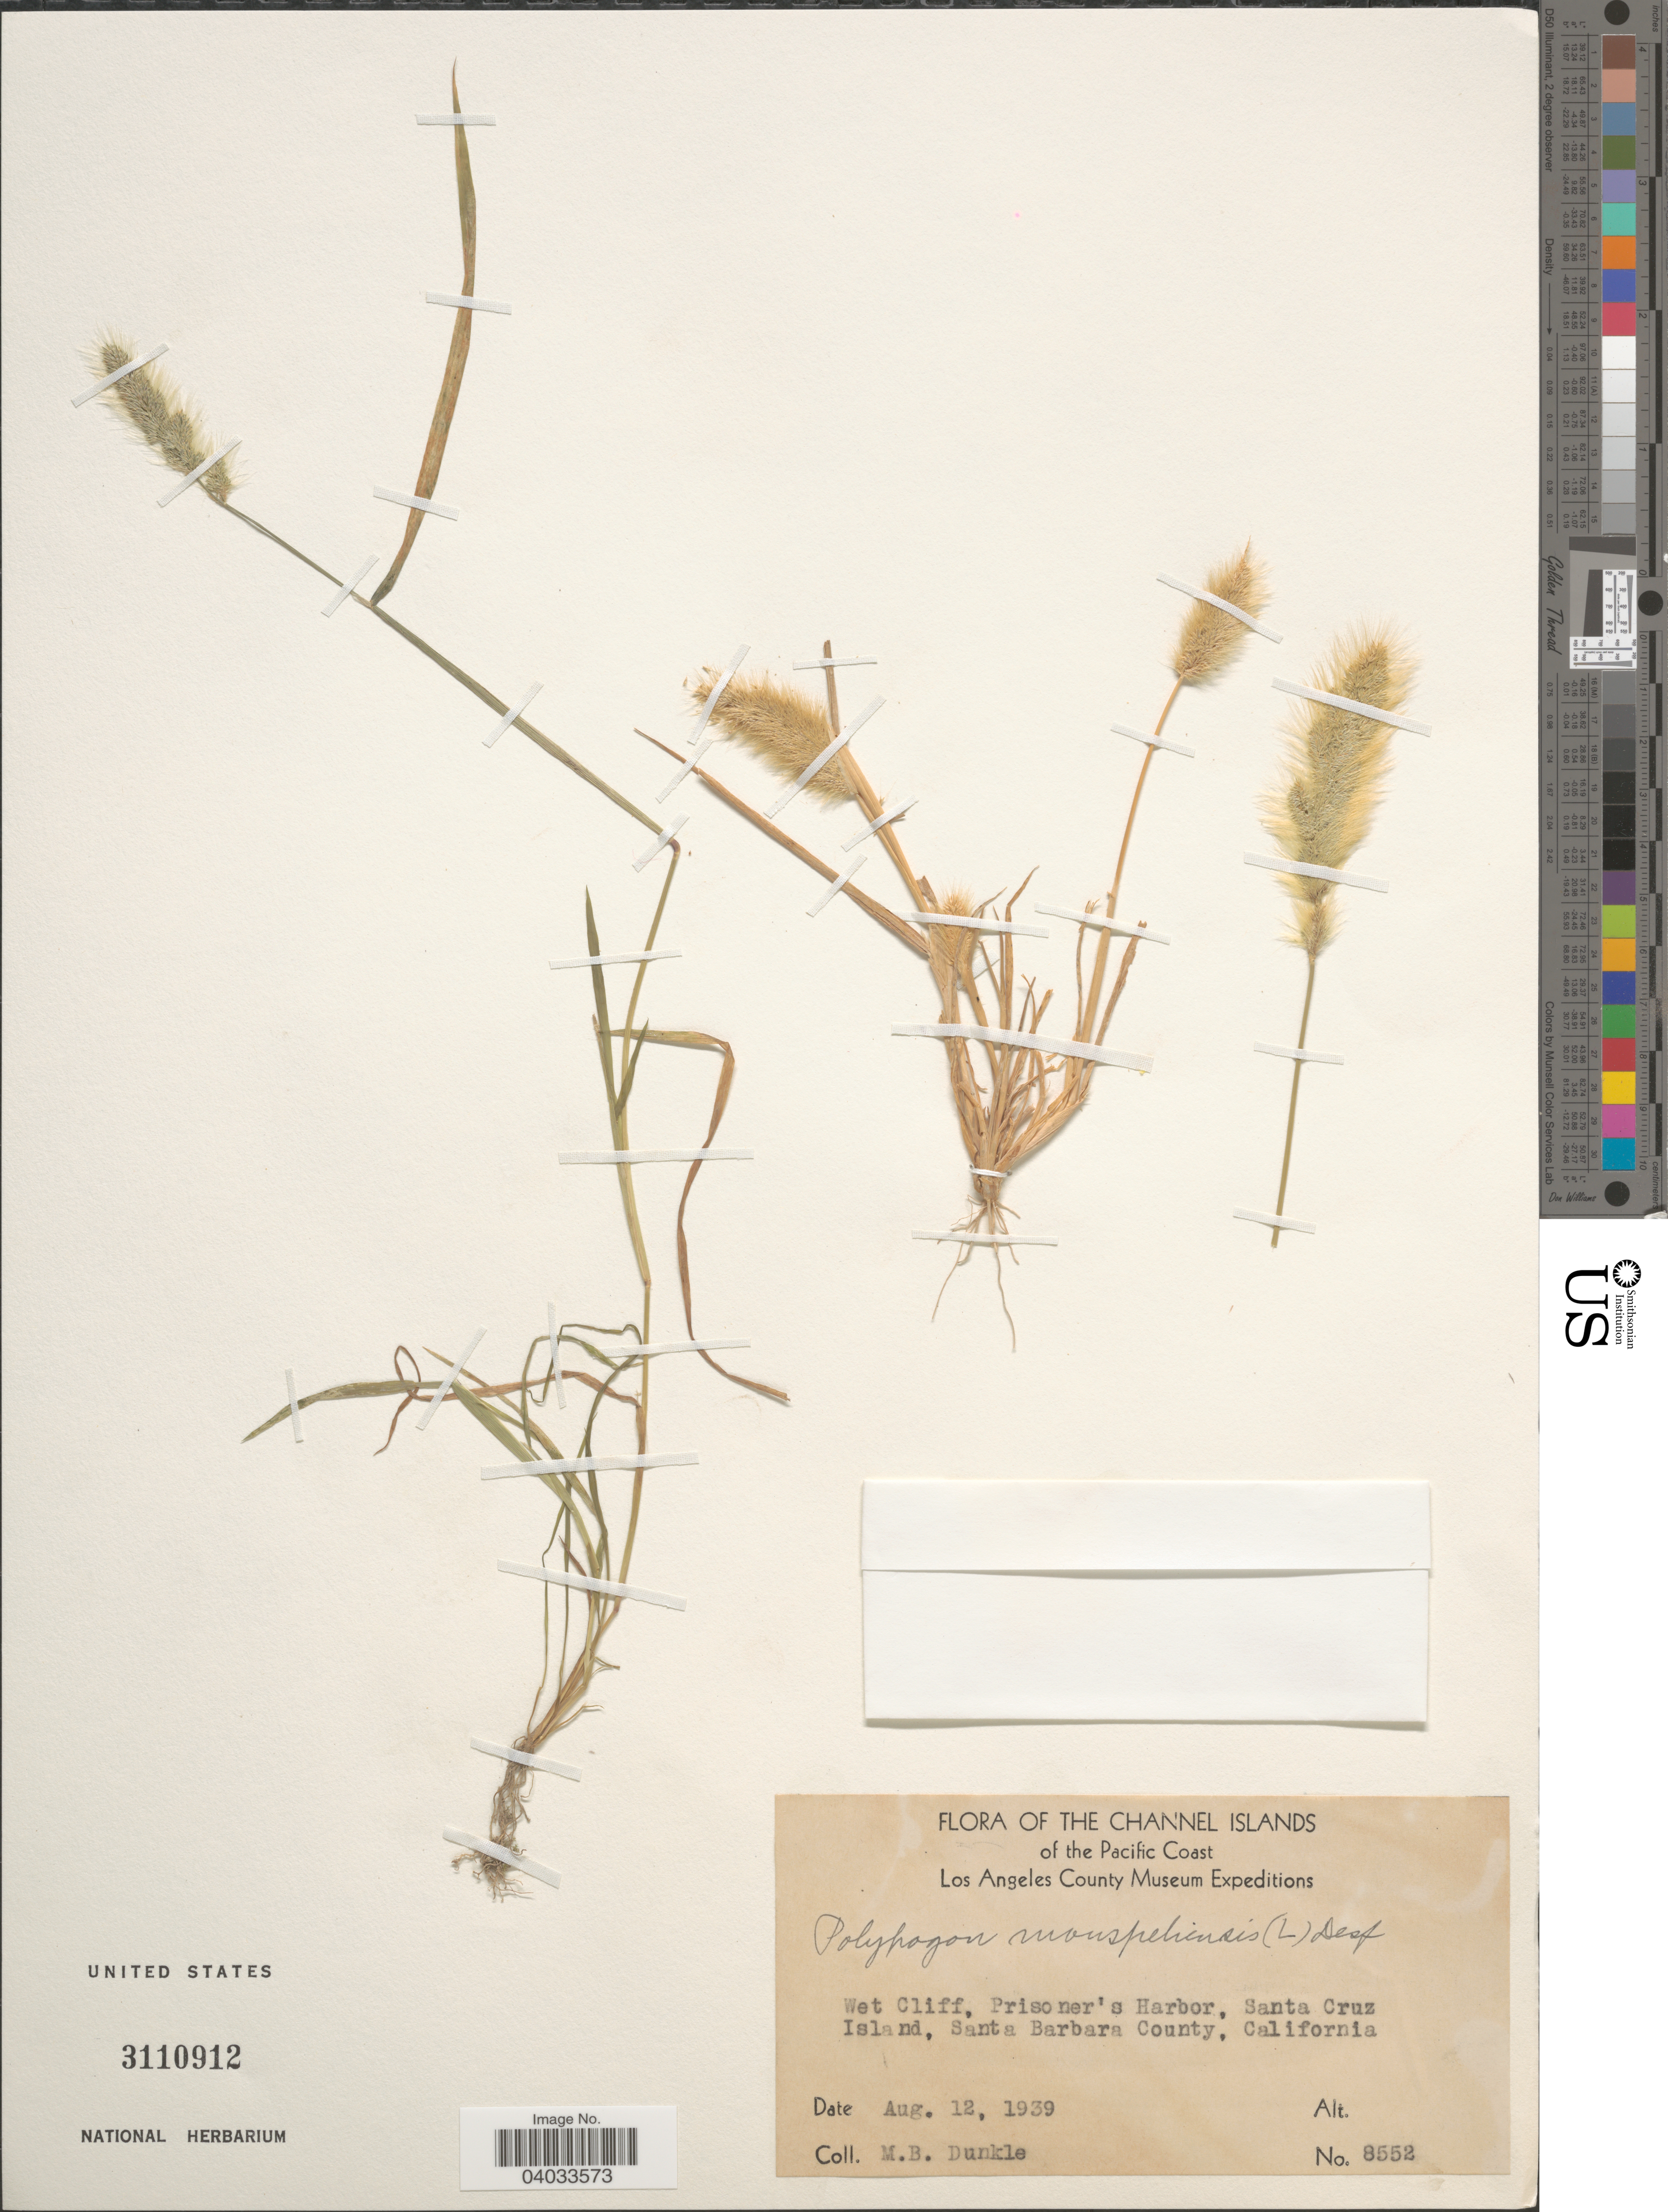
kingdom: Plantae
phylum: Tracheophyta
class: Liliopsida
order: Poales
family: Poaceae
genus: Polypogon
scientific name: Polypogon monspeliensis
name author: (L.) Desf.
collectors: M. Dunkle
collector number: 8552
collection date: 1939-08-12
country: United States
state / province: California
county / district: Santa Barbara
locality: The Channel Islands of the Pacific Coast. Wet Cliff, Prisoner's Harbor, Santa Cruz Island, Santa Barbara County.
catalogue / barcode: US 3119012